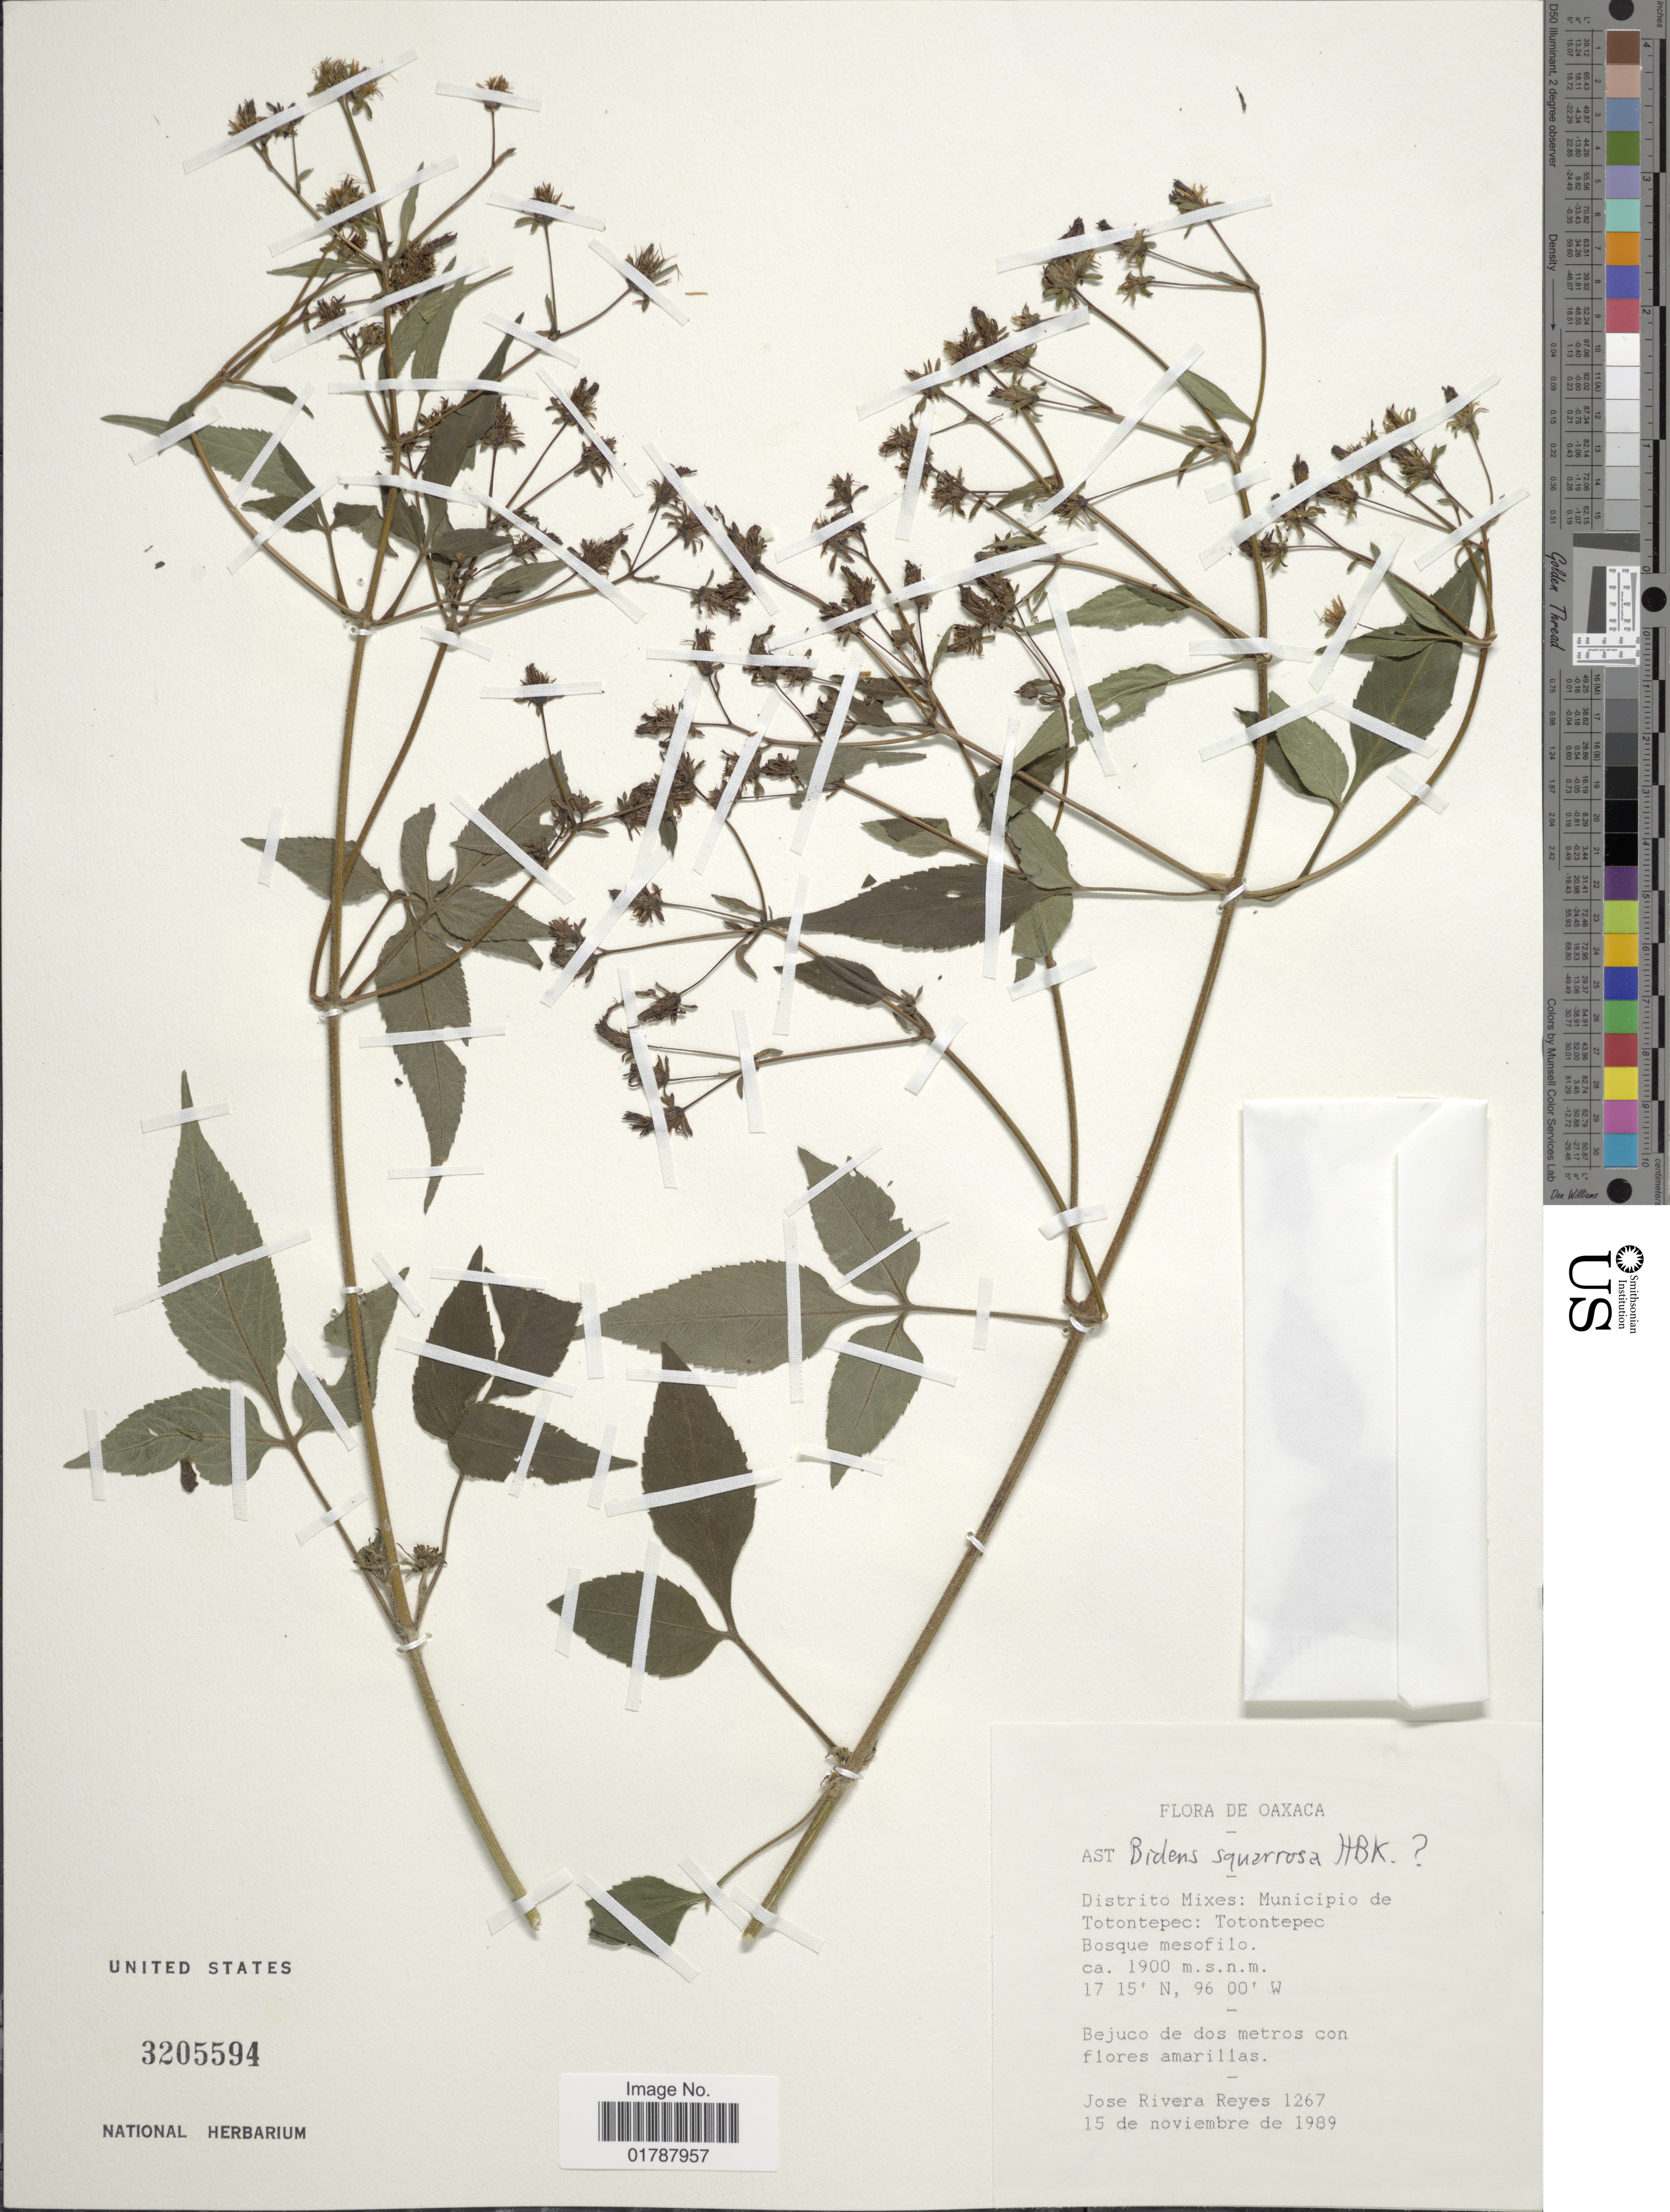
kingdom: Plantae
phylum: Tracheophyta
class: Magnoliopsida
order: Asterales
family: Asteraceae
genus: Bidens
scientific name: Bidens squarrosa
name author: Kunth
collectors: J. Reyes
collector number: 1267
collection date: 1989-11-15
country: Mexico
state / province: Oaxaca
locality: Distrito Mixes: Municipio de Totontepex: Totontepec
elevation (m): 1900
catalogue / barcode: US 3205594